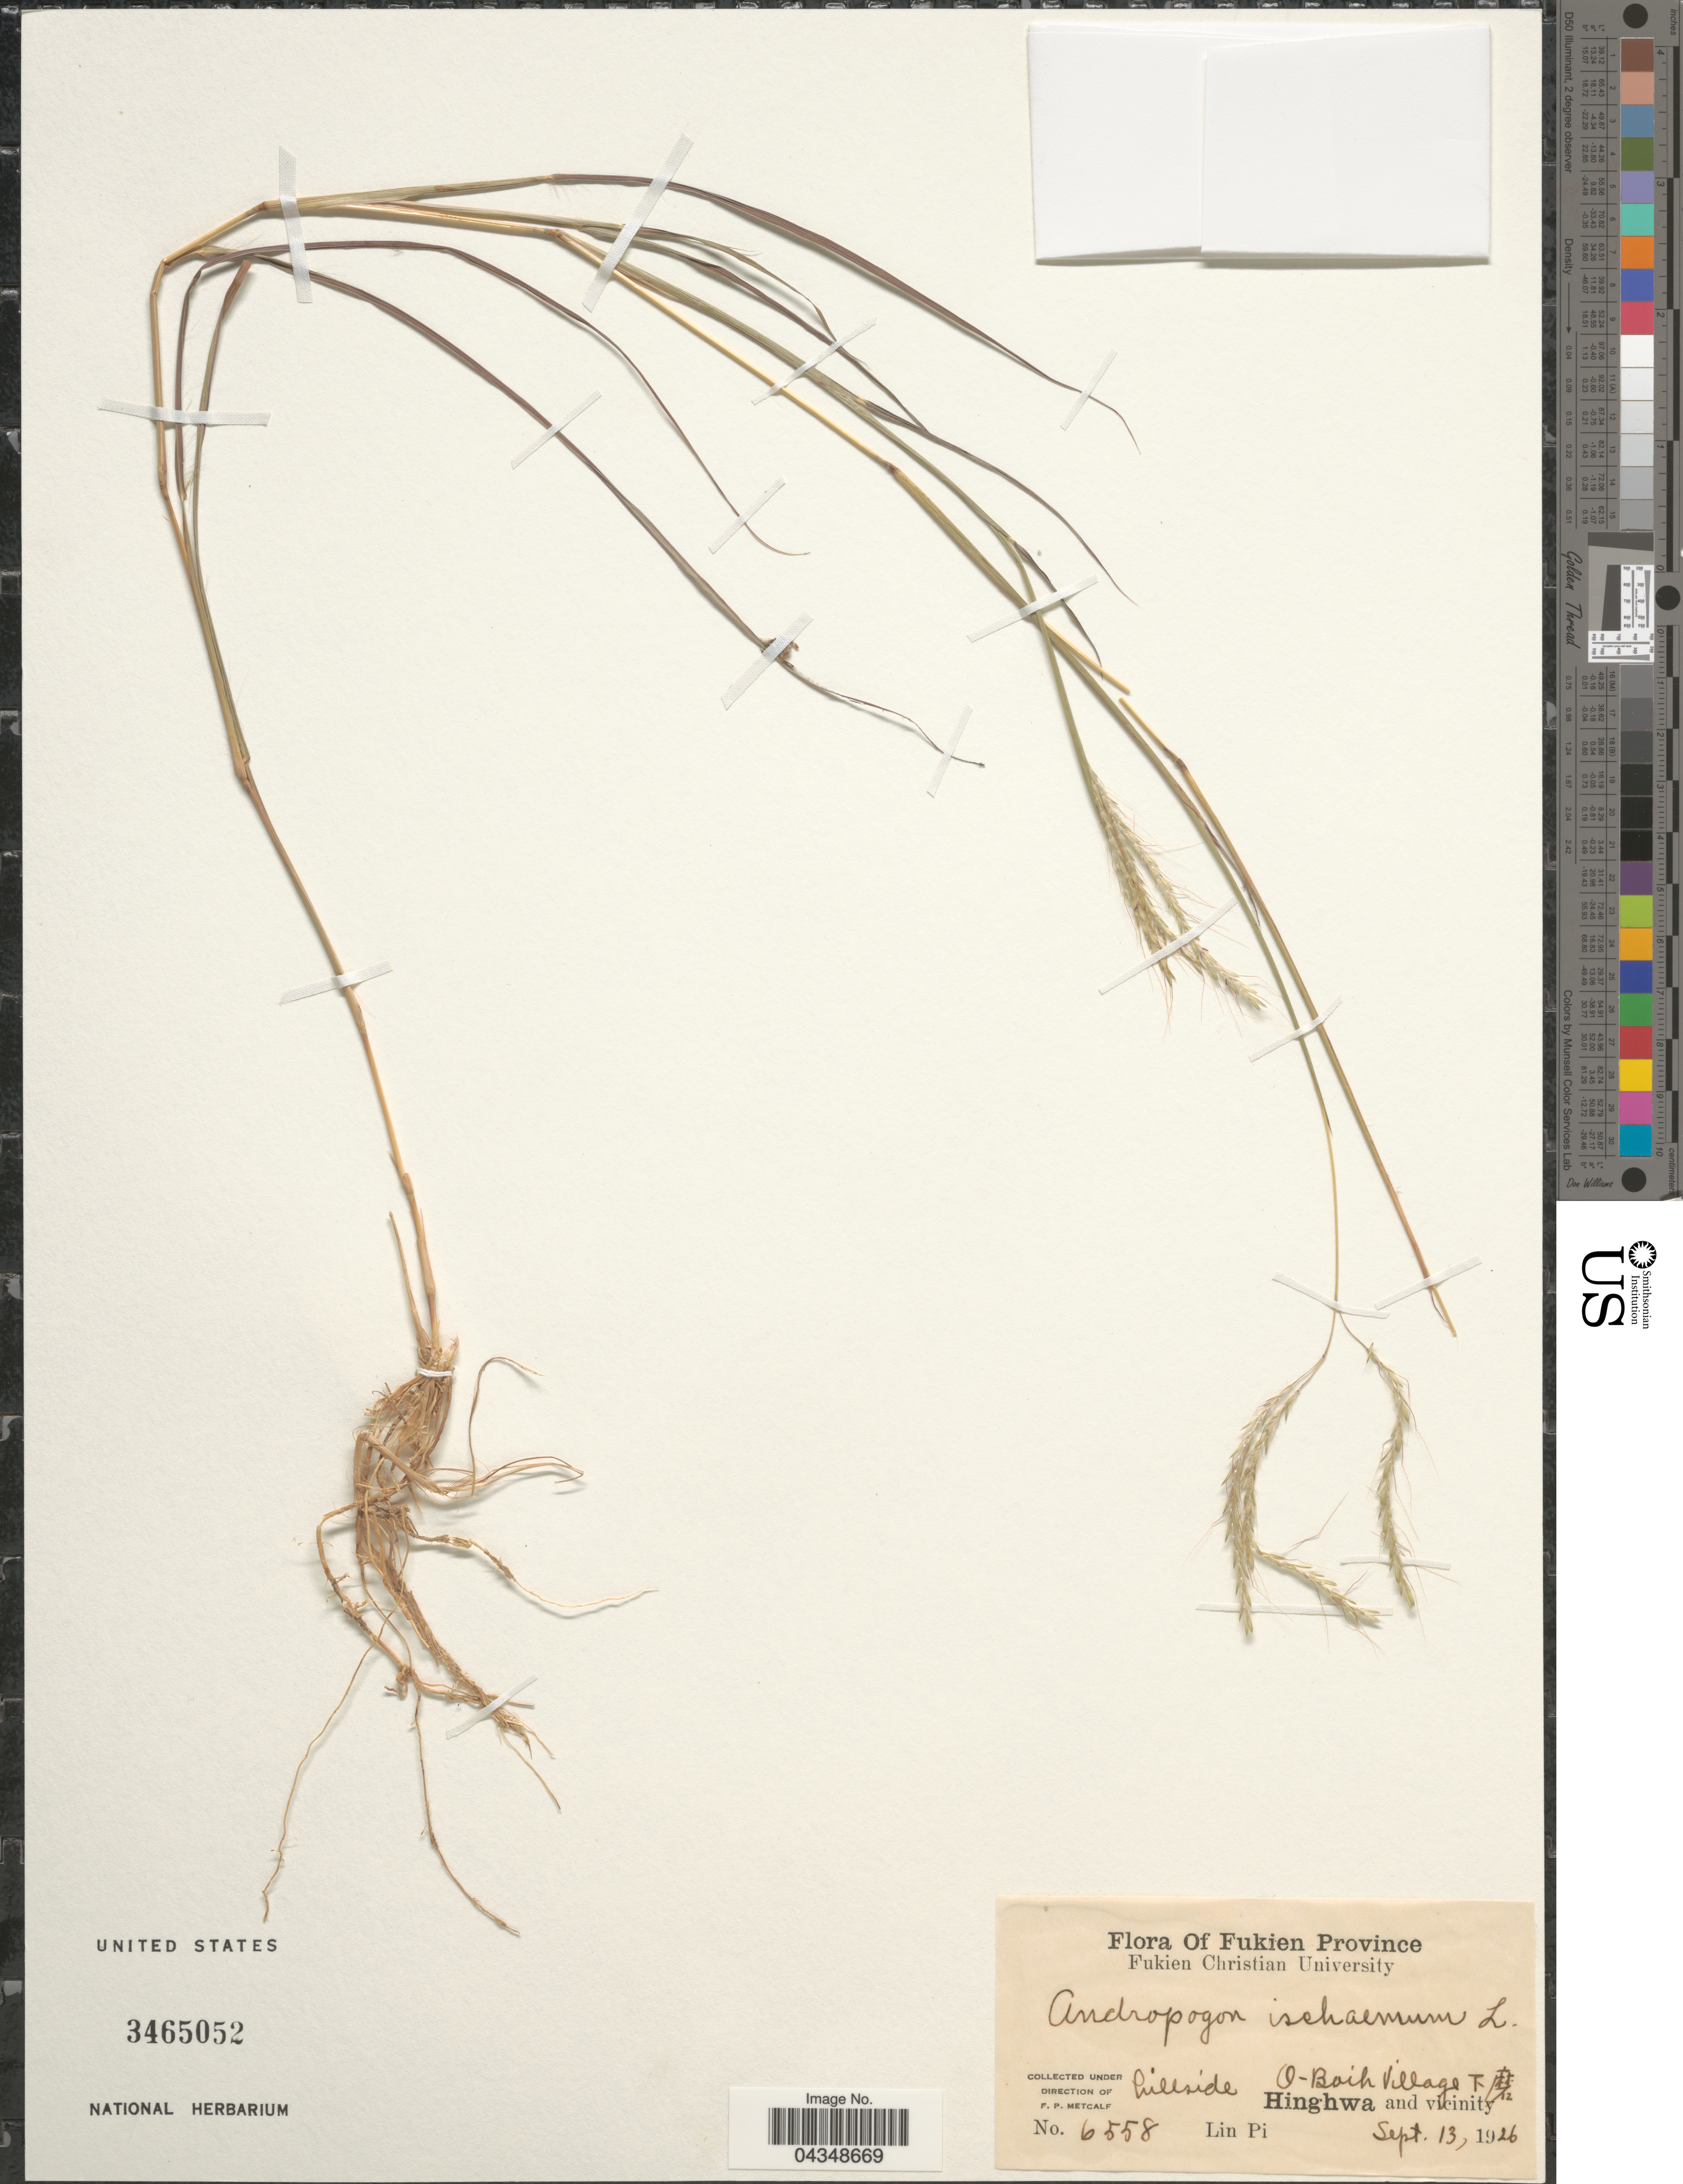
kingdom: Plantae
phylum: Tracheophyta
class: Liliopsida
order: Poales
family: Poaceae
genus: Bothriochloa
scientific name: Bothriochloa ischaemum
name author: (L.) Keng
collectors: L. Pi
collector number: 6558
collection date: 1926-09-13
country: China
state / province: Fujian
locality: Fukien Province. Hillside O-Baih Village X. Hinghwa and vicinity.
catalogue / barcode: US 3465052